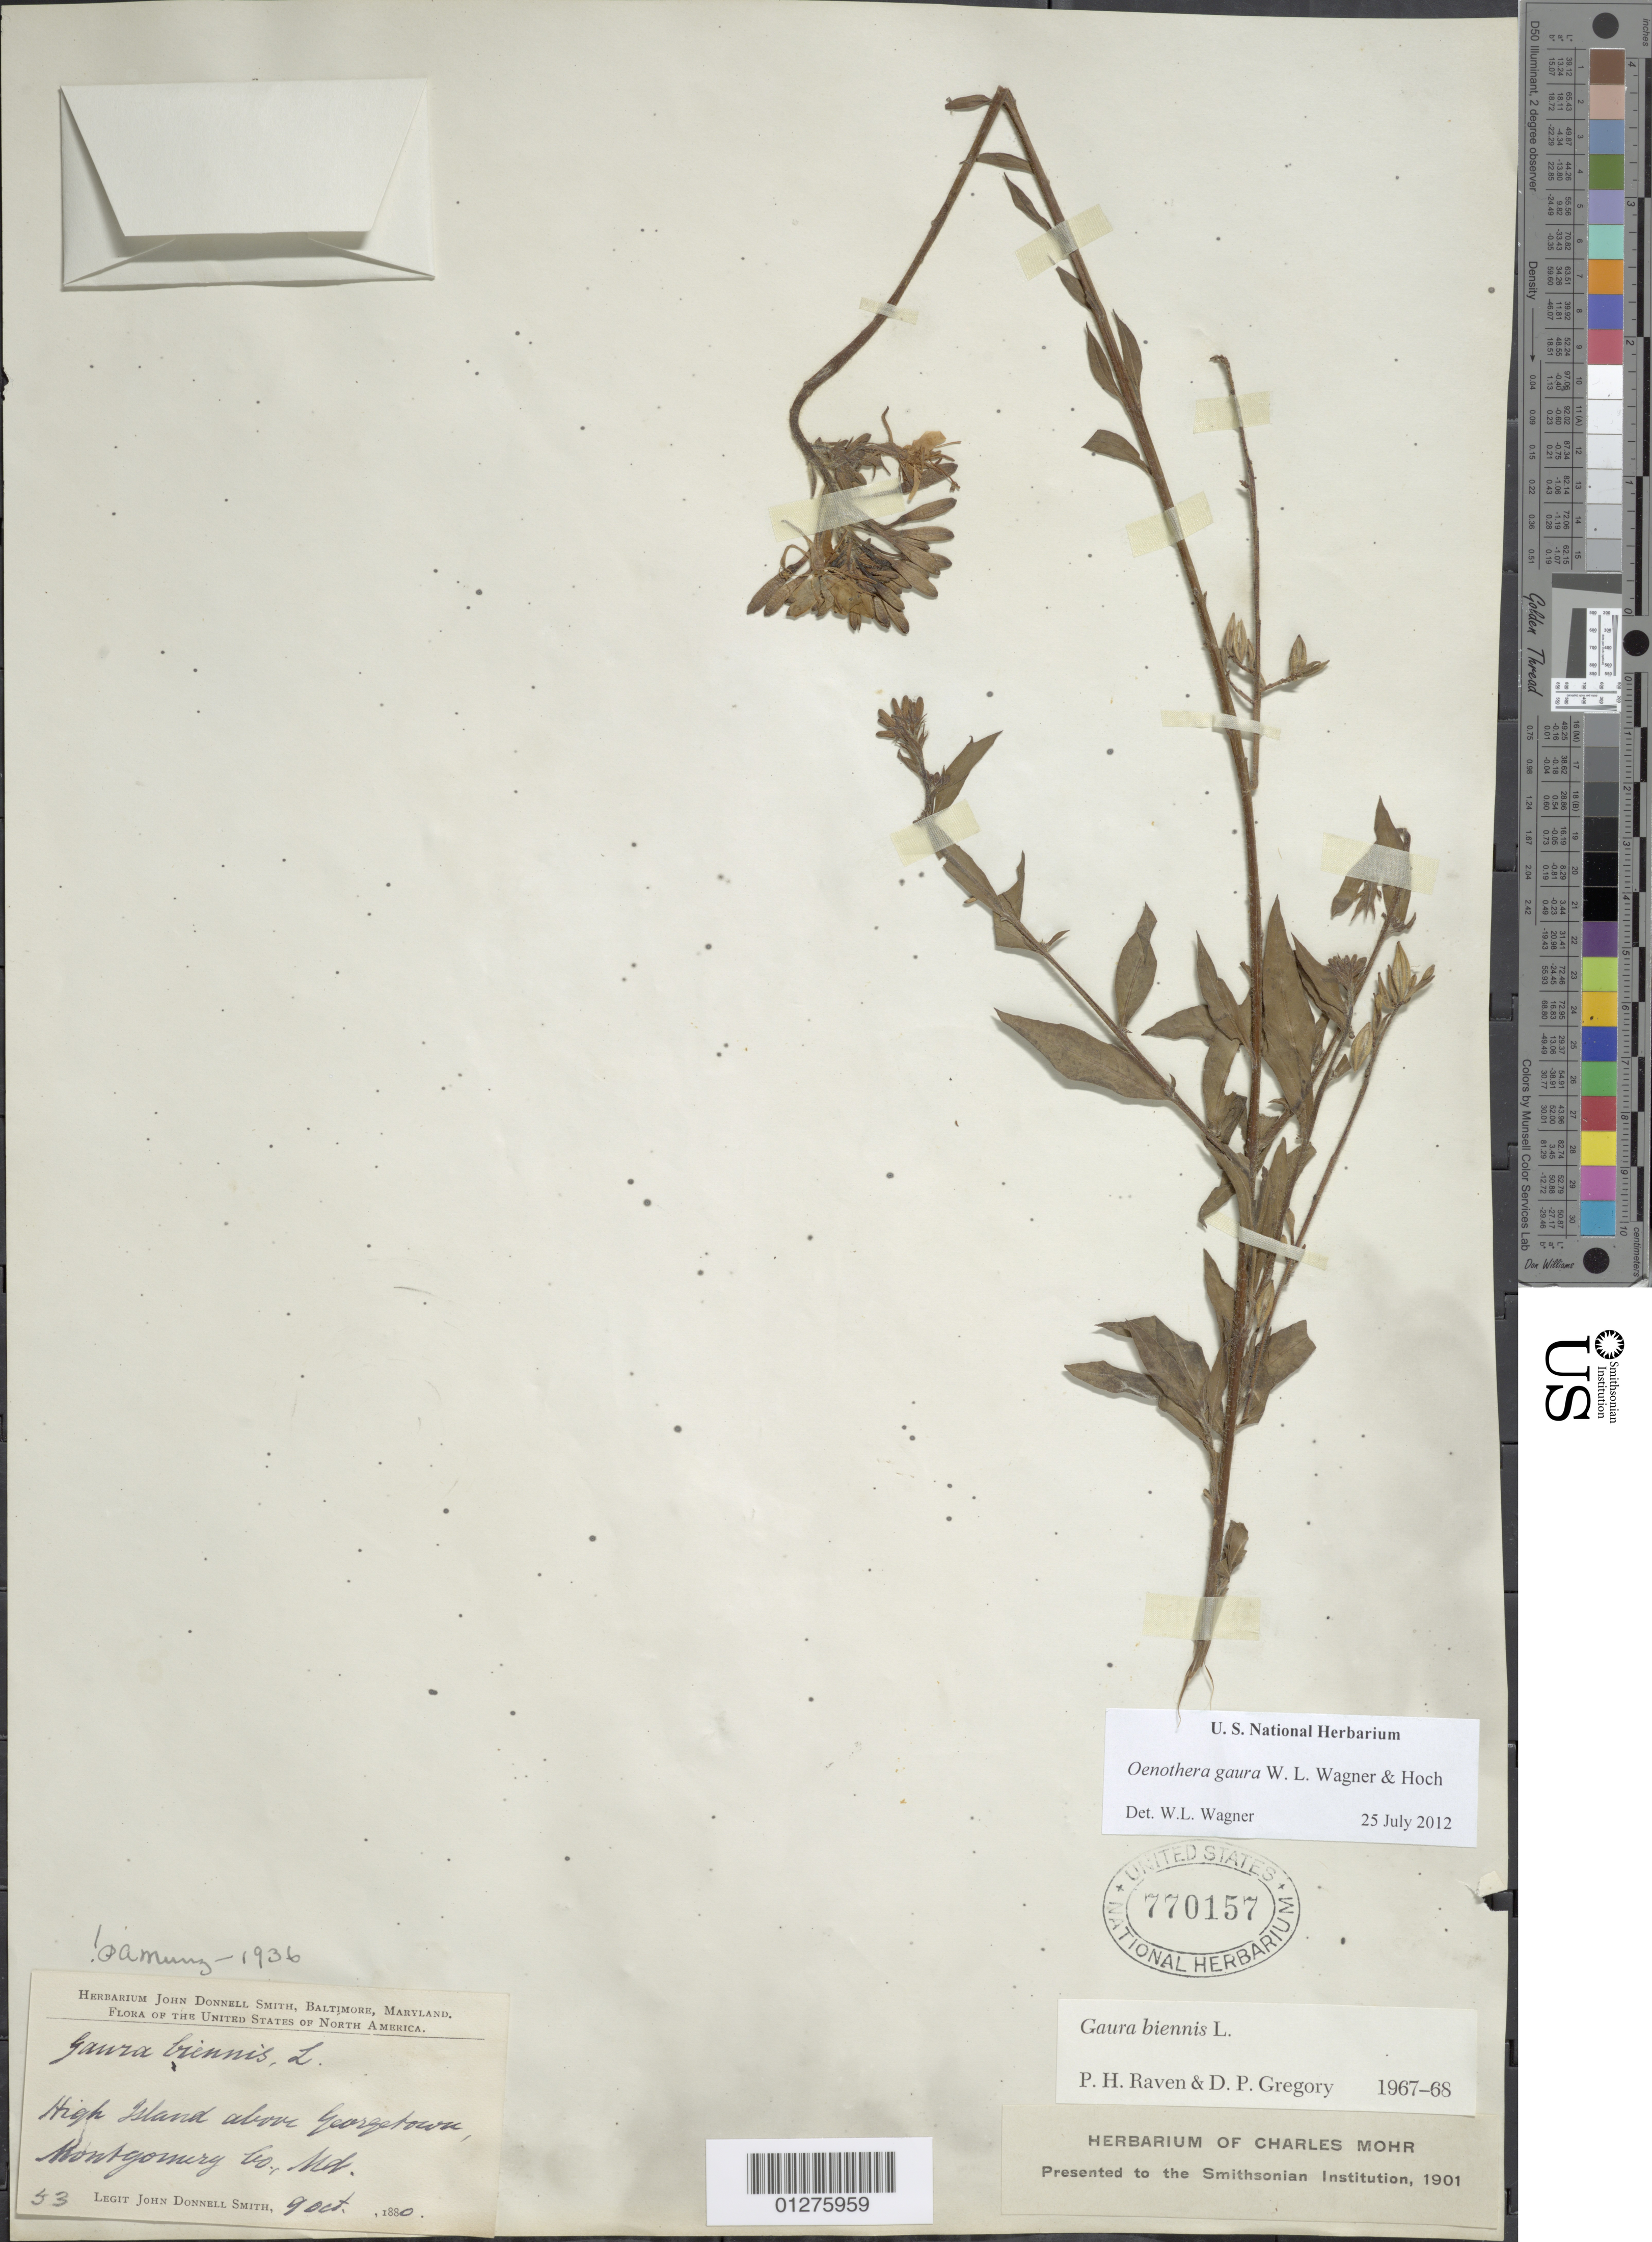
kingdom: Plantae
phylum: Tracheophyta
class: Magnoliopsida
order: Myrtales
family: Onagraceae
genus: Oenothera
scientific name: Oenothera gaura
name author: W.L. Wagner & Hoch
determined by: Wagner, W. L., (BOT), Smithsonian Institution - National Museum of Natural History (UNITED STATES)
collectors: J. Donnell Smith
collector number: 53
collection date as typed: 09 Oct 1880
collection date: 1880-10-09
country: United States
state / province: Maryland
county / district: Montgomery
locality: High island above Georgetown.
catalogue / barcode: US 770157